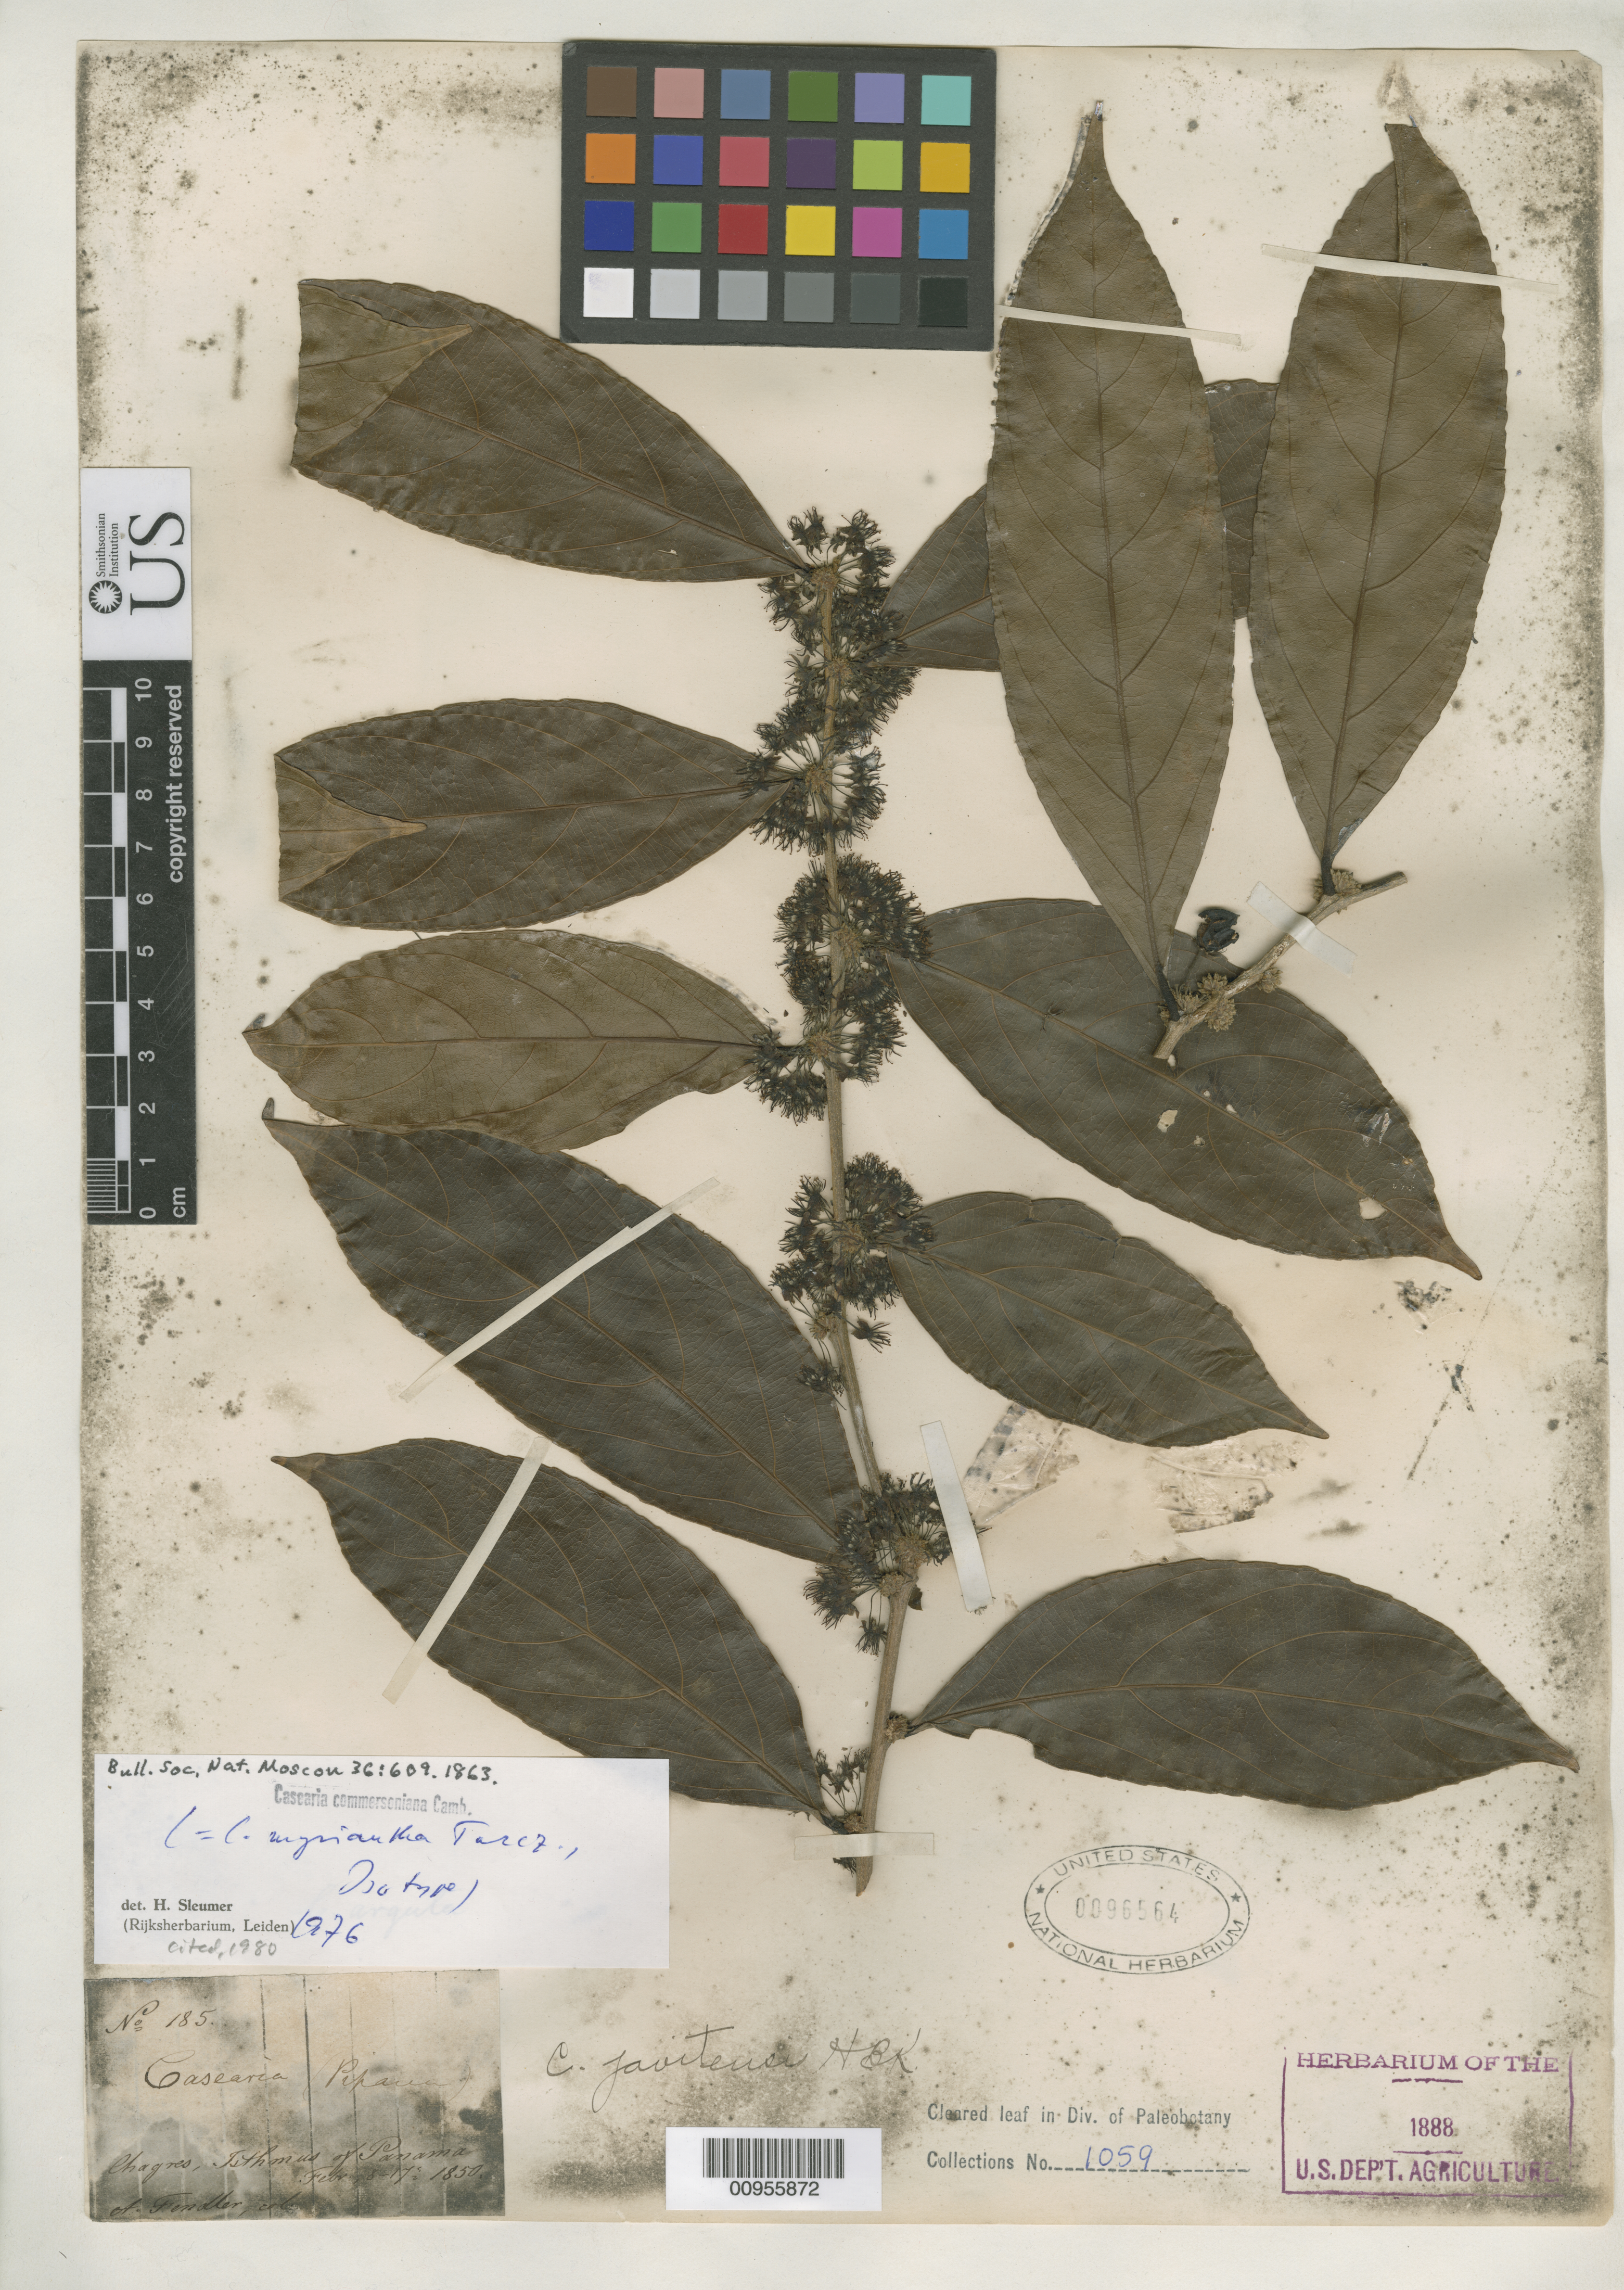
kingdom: Plantae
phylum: Tracheophyta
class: Magnoliopsida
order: Malpighiales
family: Salicaceae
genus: Casearia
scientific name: Casearia myriantha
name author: Turcz.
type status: Isotype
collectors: A. Fendler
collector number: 185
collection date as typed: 08 Feb 1850 to 17 Feb 1850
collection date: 1850-02-08/1850-02-17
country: Panama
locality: Chagres, Isthmus of Panama.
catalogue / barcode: US 96564